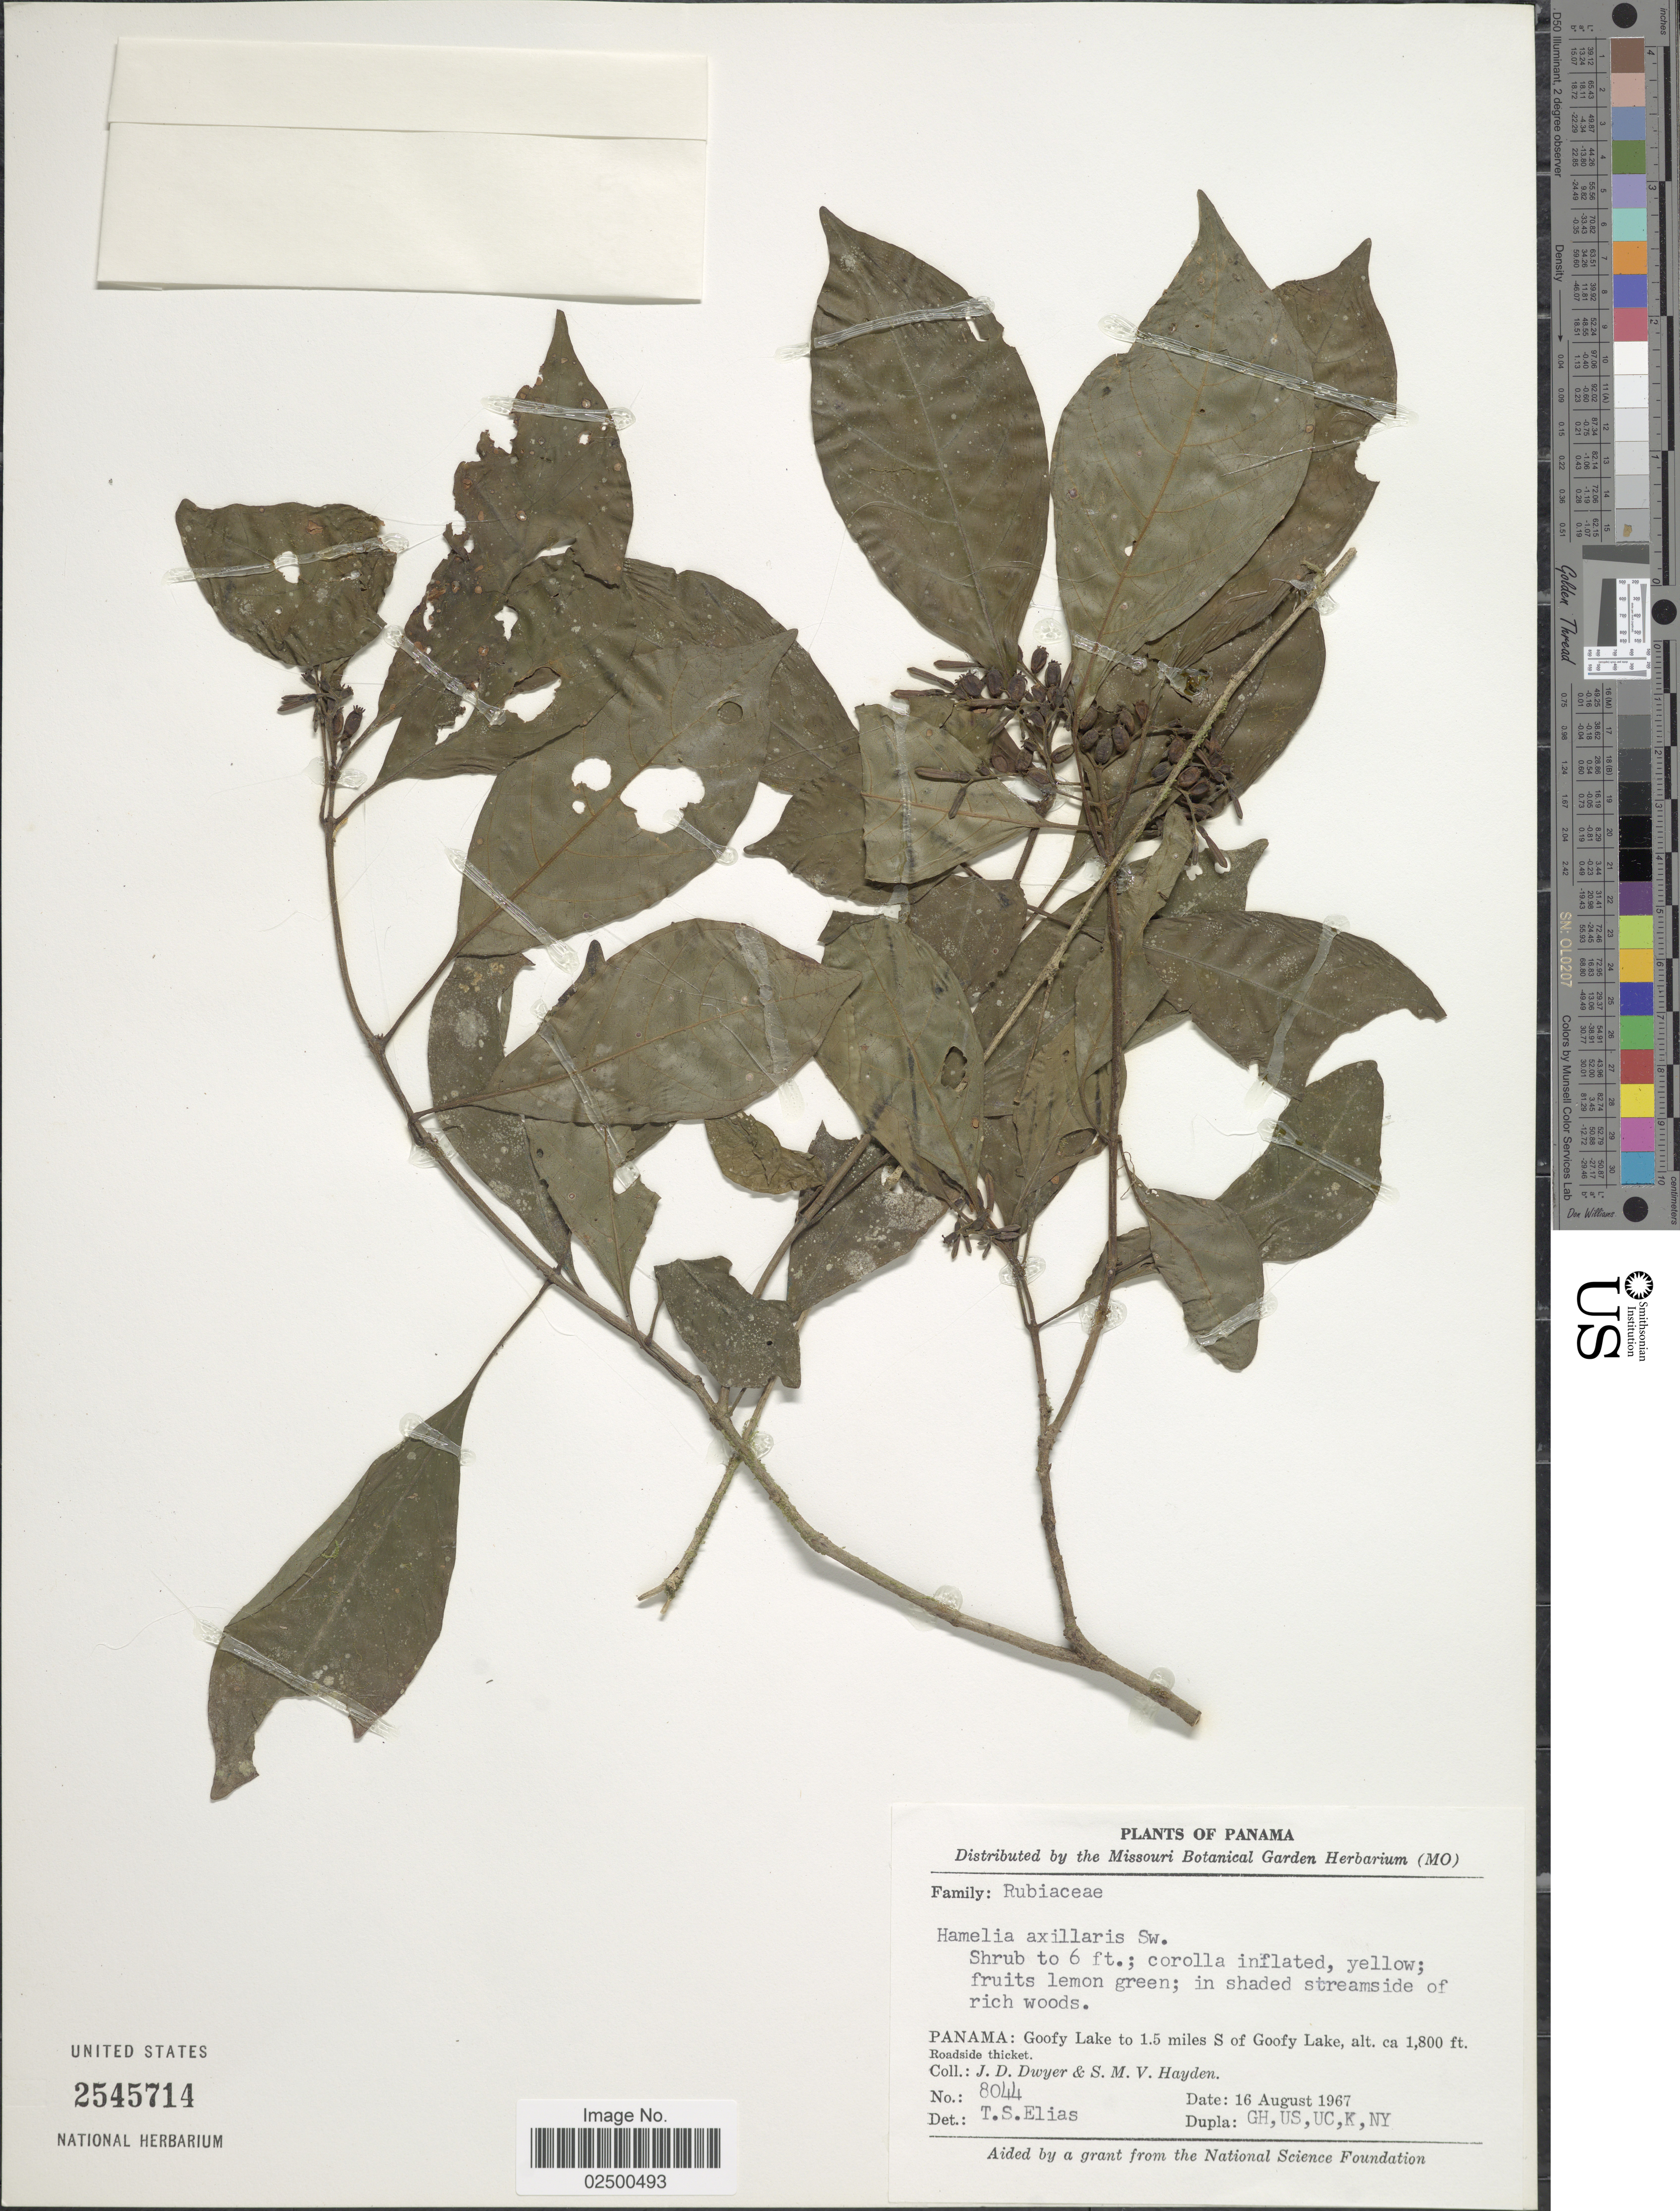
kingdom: Plantae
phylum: Tracheophyta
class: Magnoliopsida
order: Gentianales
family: Rubiaceae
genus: Hamelia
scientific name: Hamelia axillaris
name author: Sw.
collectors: J. D. Dwyer & S. M. Hayden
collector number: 804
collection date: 1967-08-16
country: Panama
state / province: Panamá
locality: Panama: Goffy Lake to 1.5 miles S of Goofy Lake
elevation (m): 549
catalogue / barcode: US 2545714